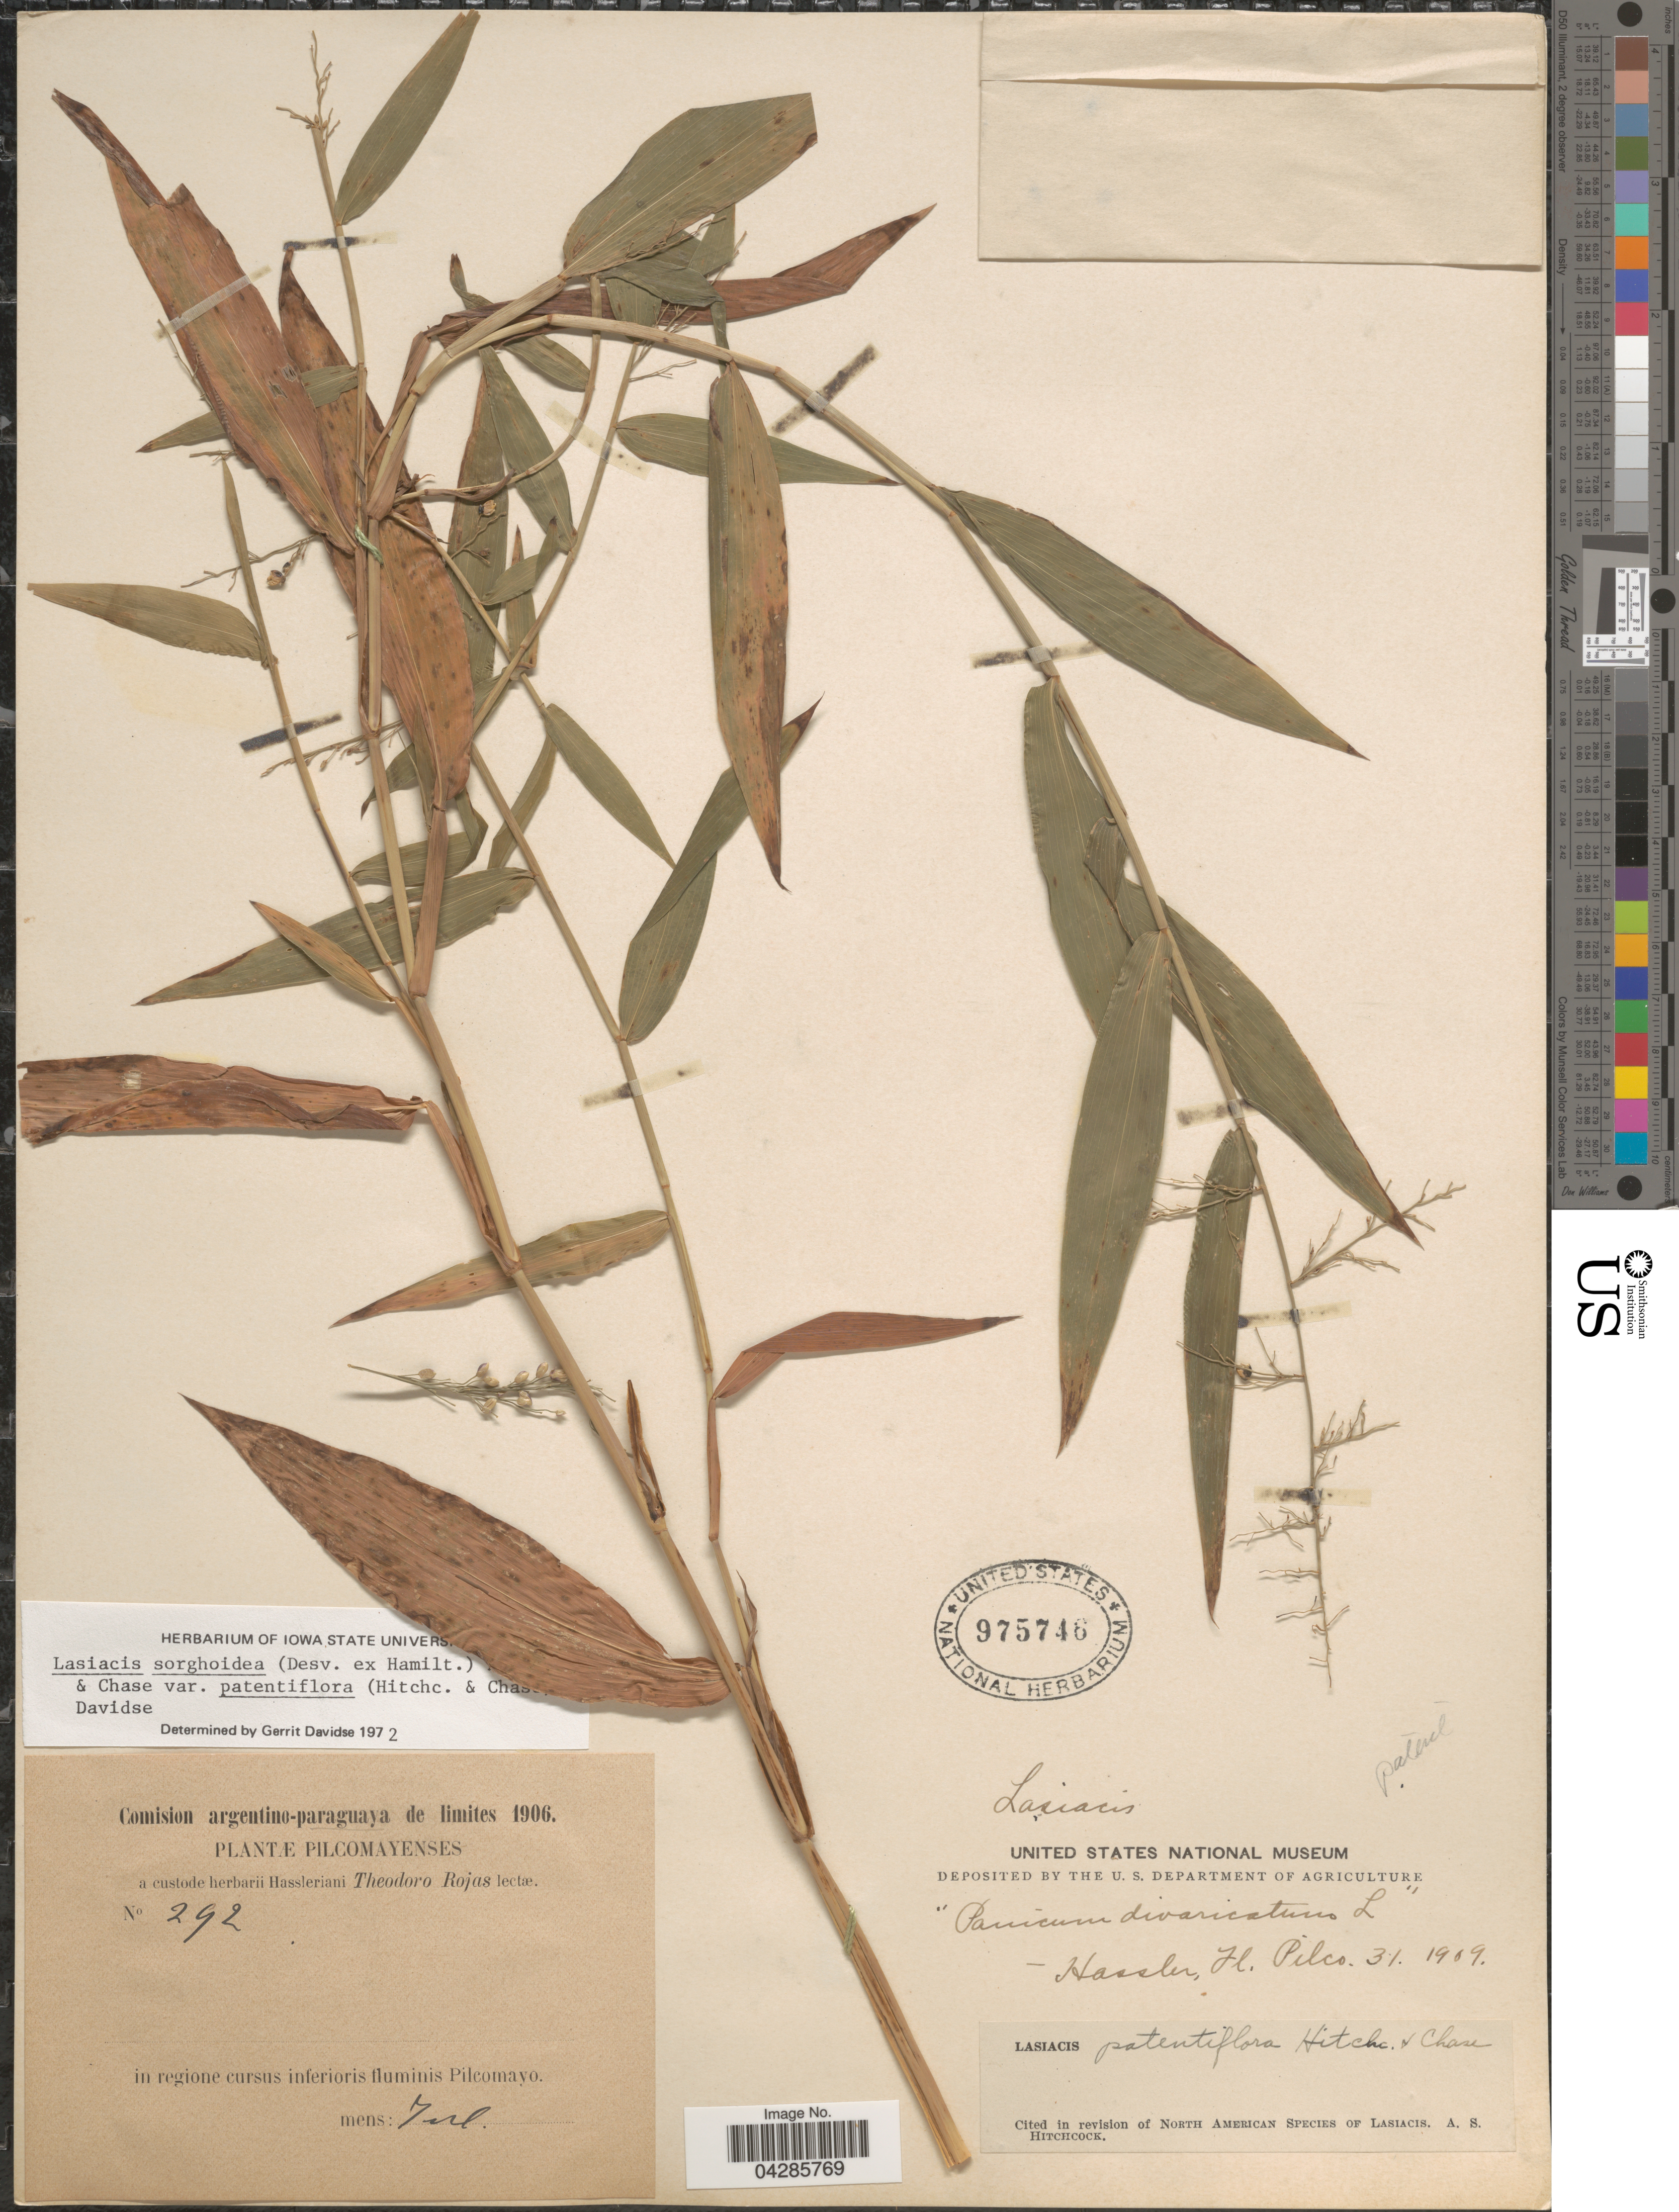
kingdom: Plantae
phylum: Tracheophyta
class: Liliopsida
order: Poales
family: Poaceae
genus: Lasiacis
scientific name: Lasiacis sorghoidea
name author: (Desv. ex Ham.) Hitchc. & Chase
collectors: Hassler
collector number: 292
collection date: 1909-07-31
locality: Pilcomayenses. In regione cursus inferioris fluminis Pilcomayo.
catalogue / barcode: US 975746